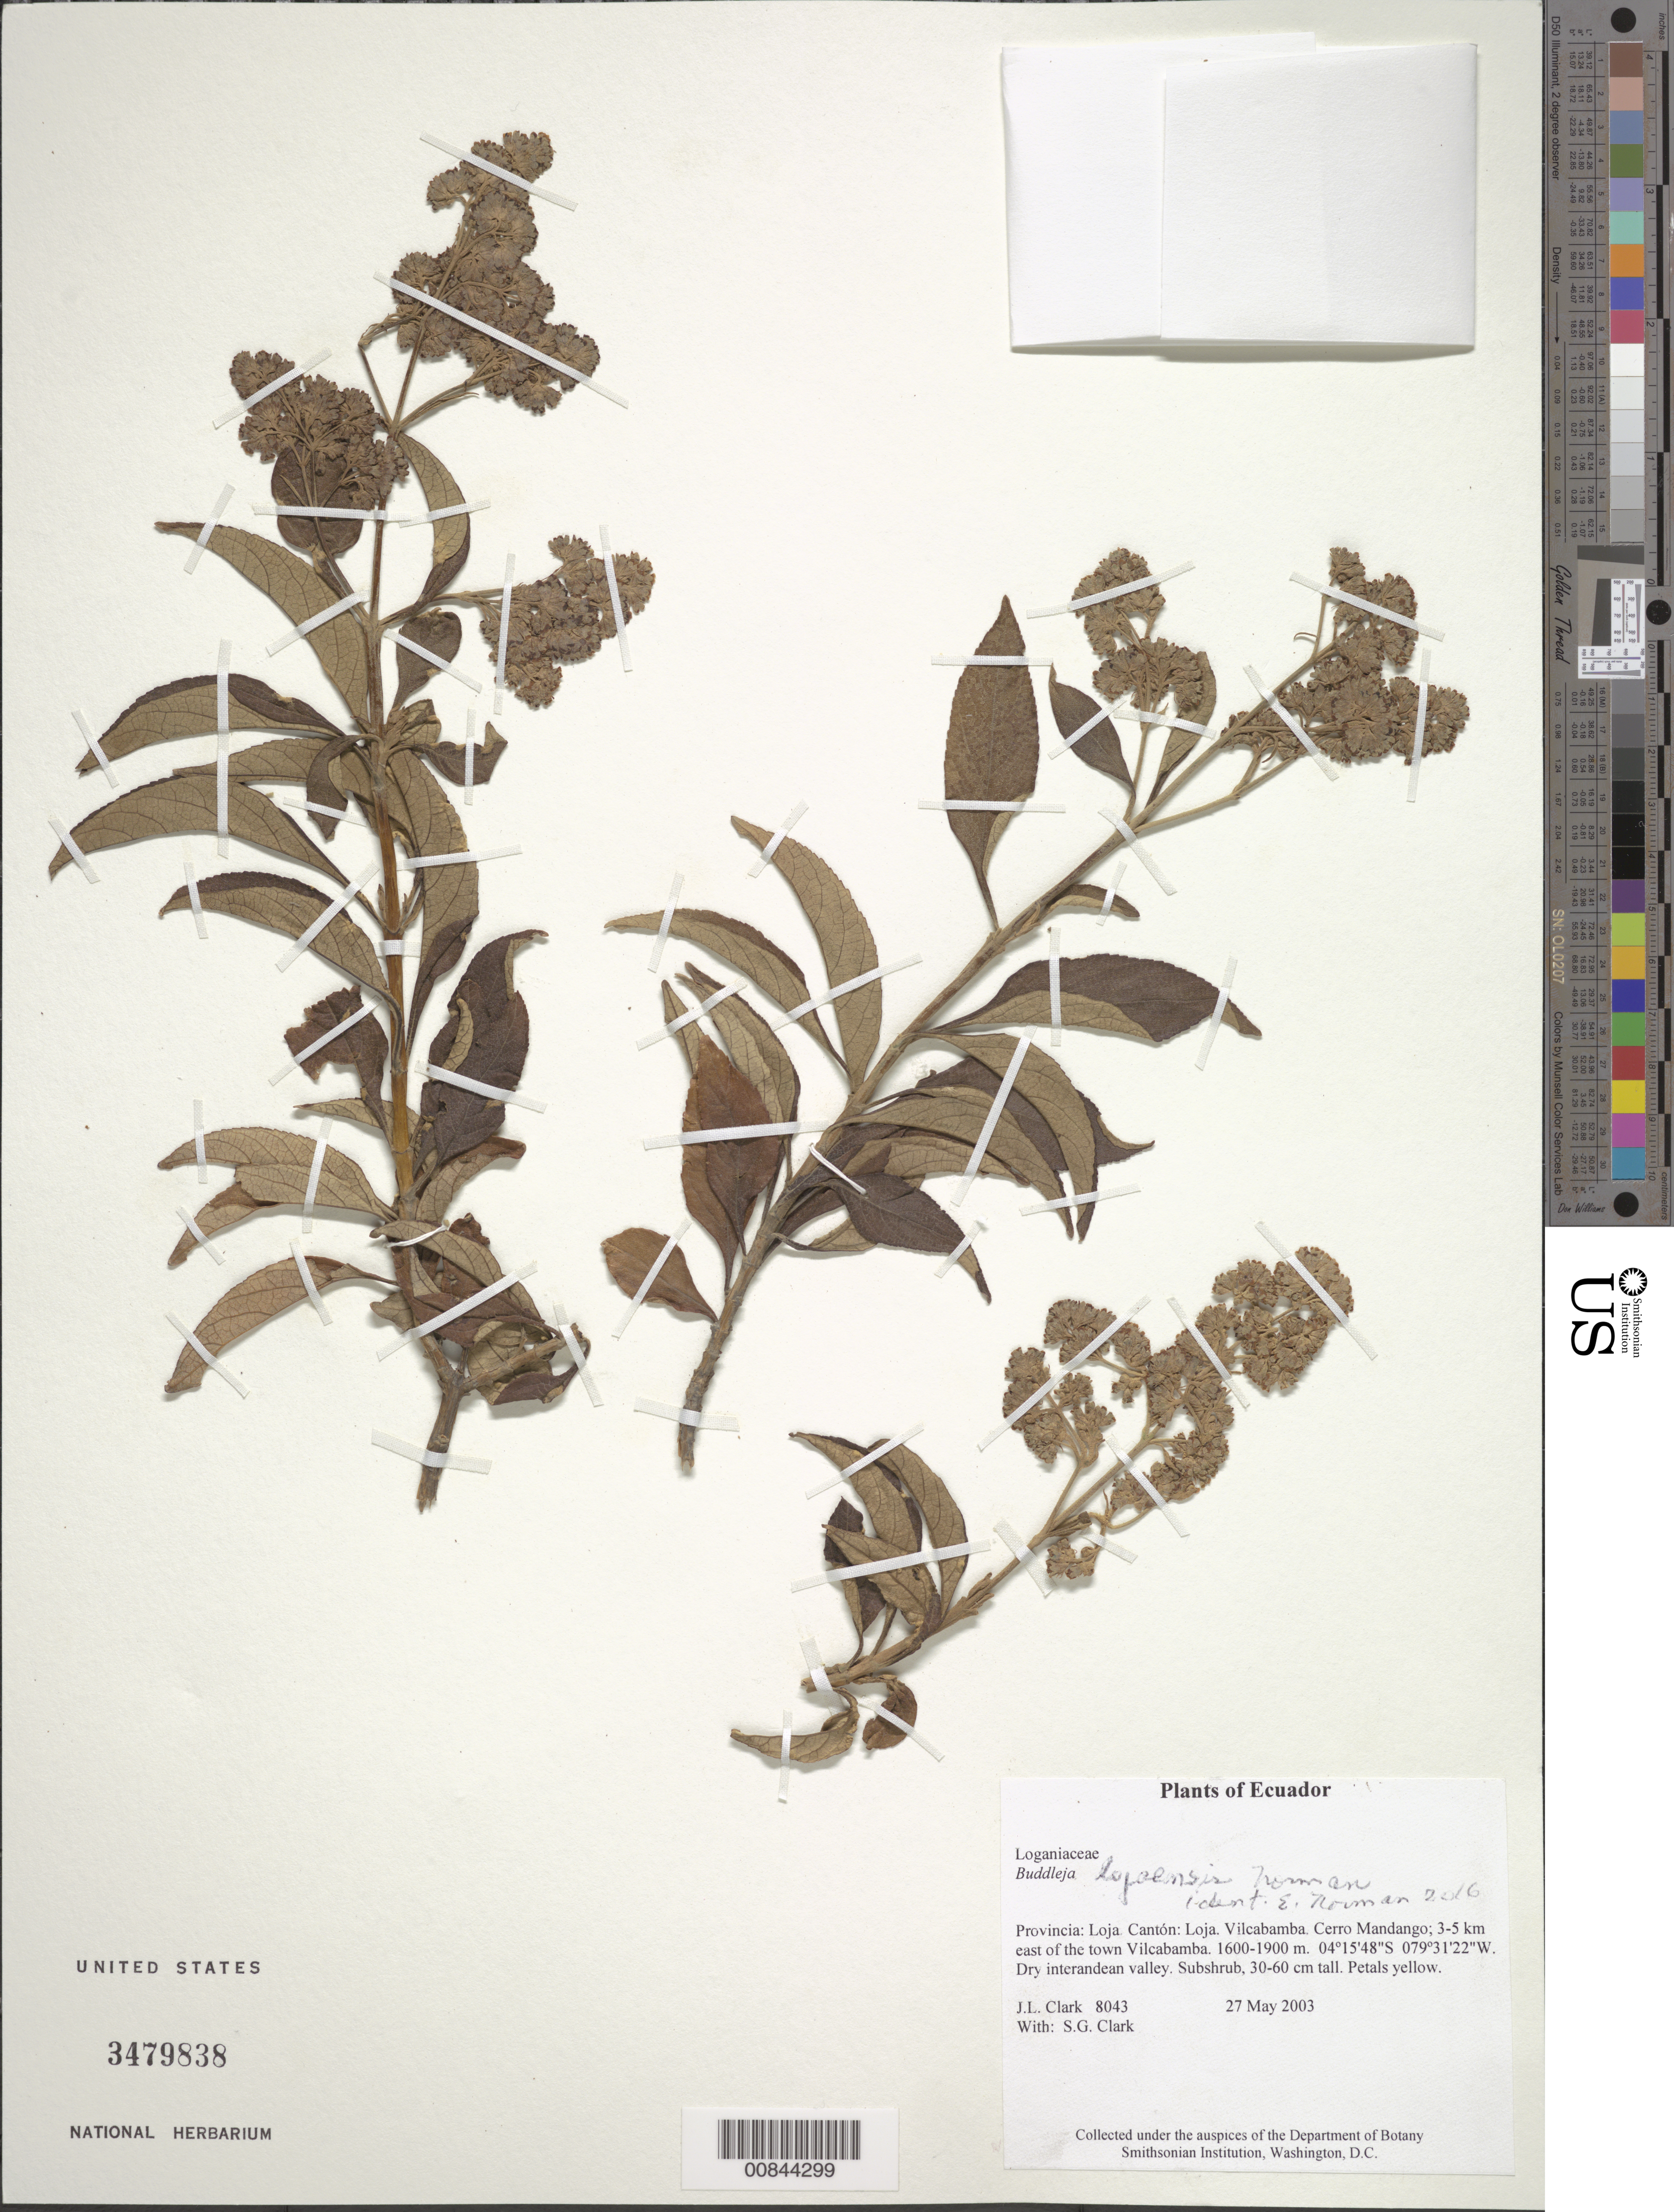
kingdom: Plantae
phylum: Tracheophyta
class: Magnoliopsida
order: Lamiales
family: Scrophulariaceae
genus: Buddleja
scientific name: Buddleja sp.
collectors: J. L. Clark & S. G. Clark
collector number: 08043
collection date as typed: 27 May 2003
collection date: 2003-05-27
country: Ecuador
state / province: Loja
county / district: Loja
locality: Vilcabamba. Cerro Mandango; 3-5 km east of the town Vilcabamba.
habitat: Dry interandean valley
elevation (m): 1600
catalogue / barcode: US 3479838